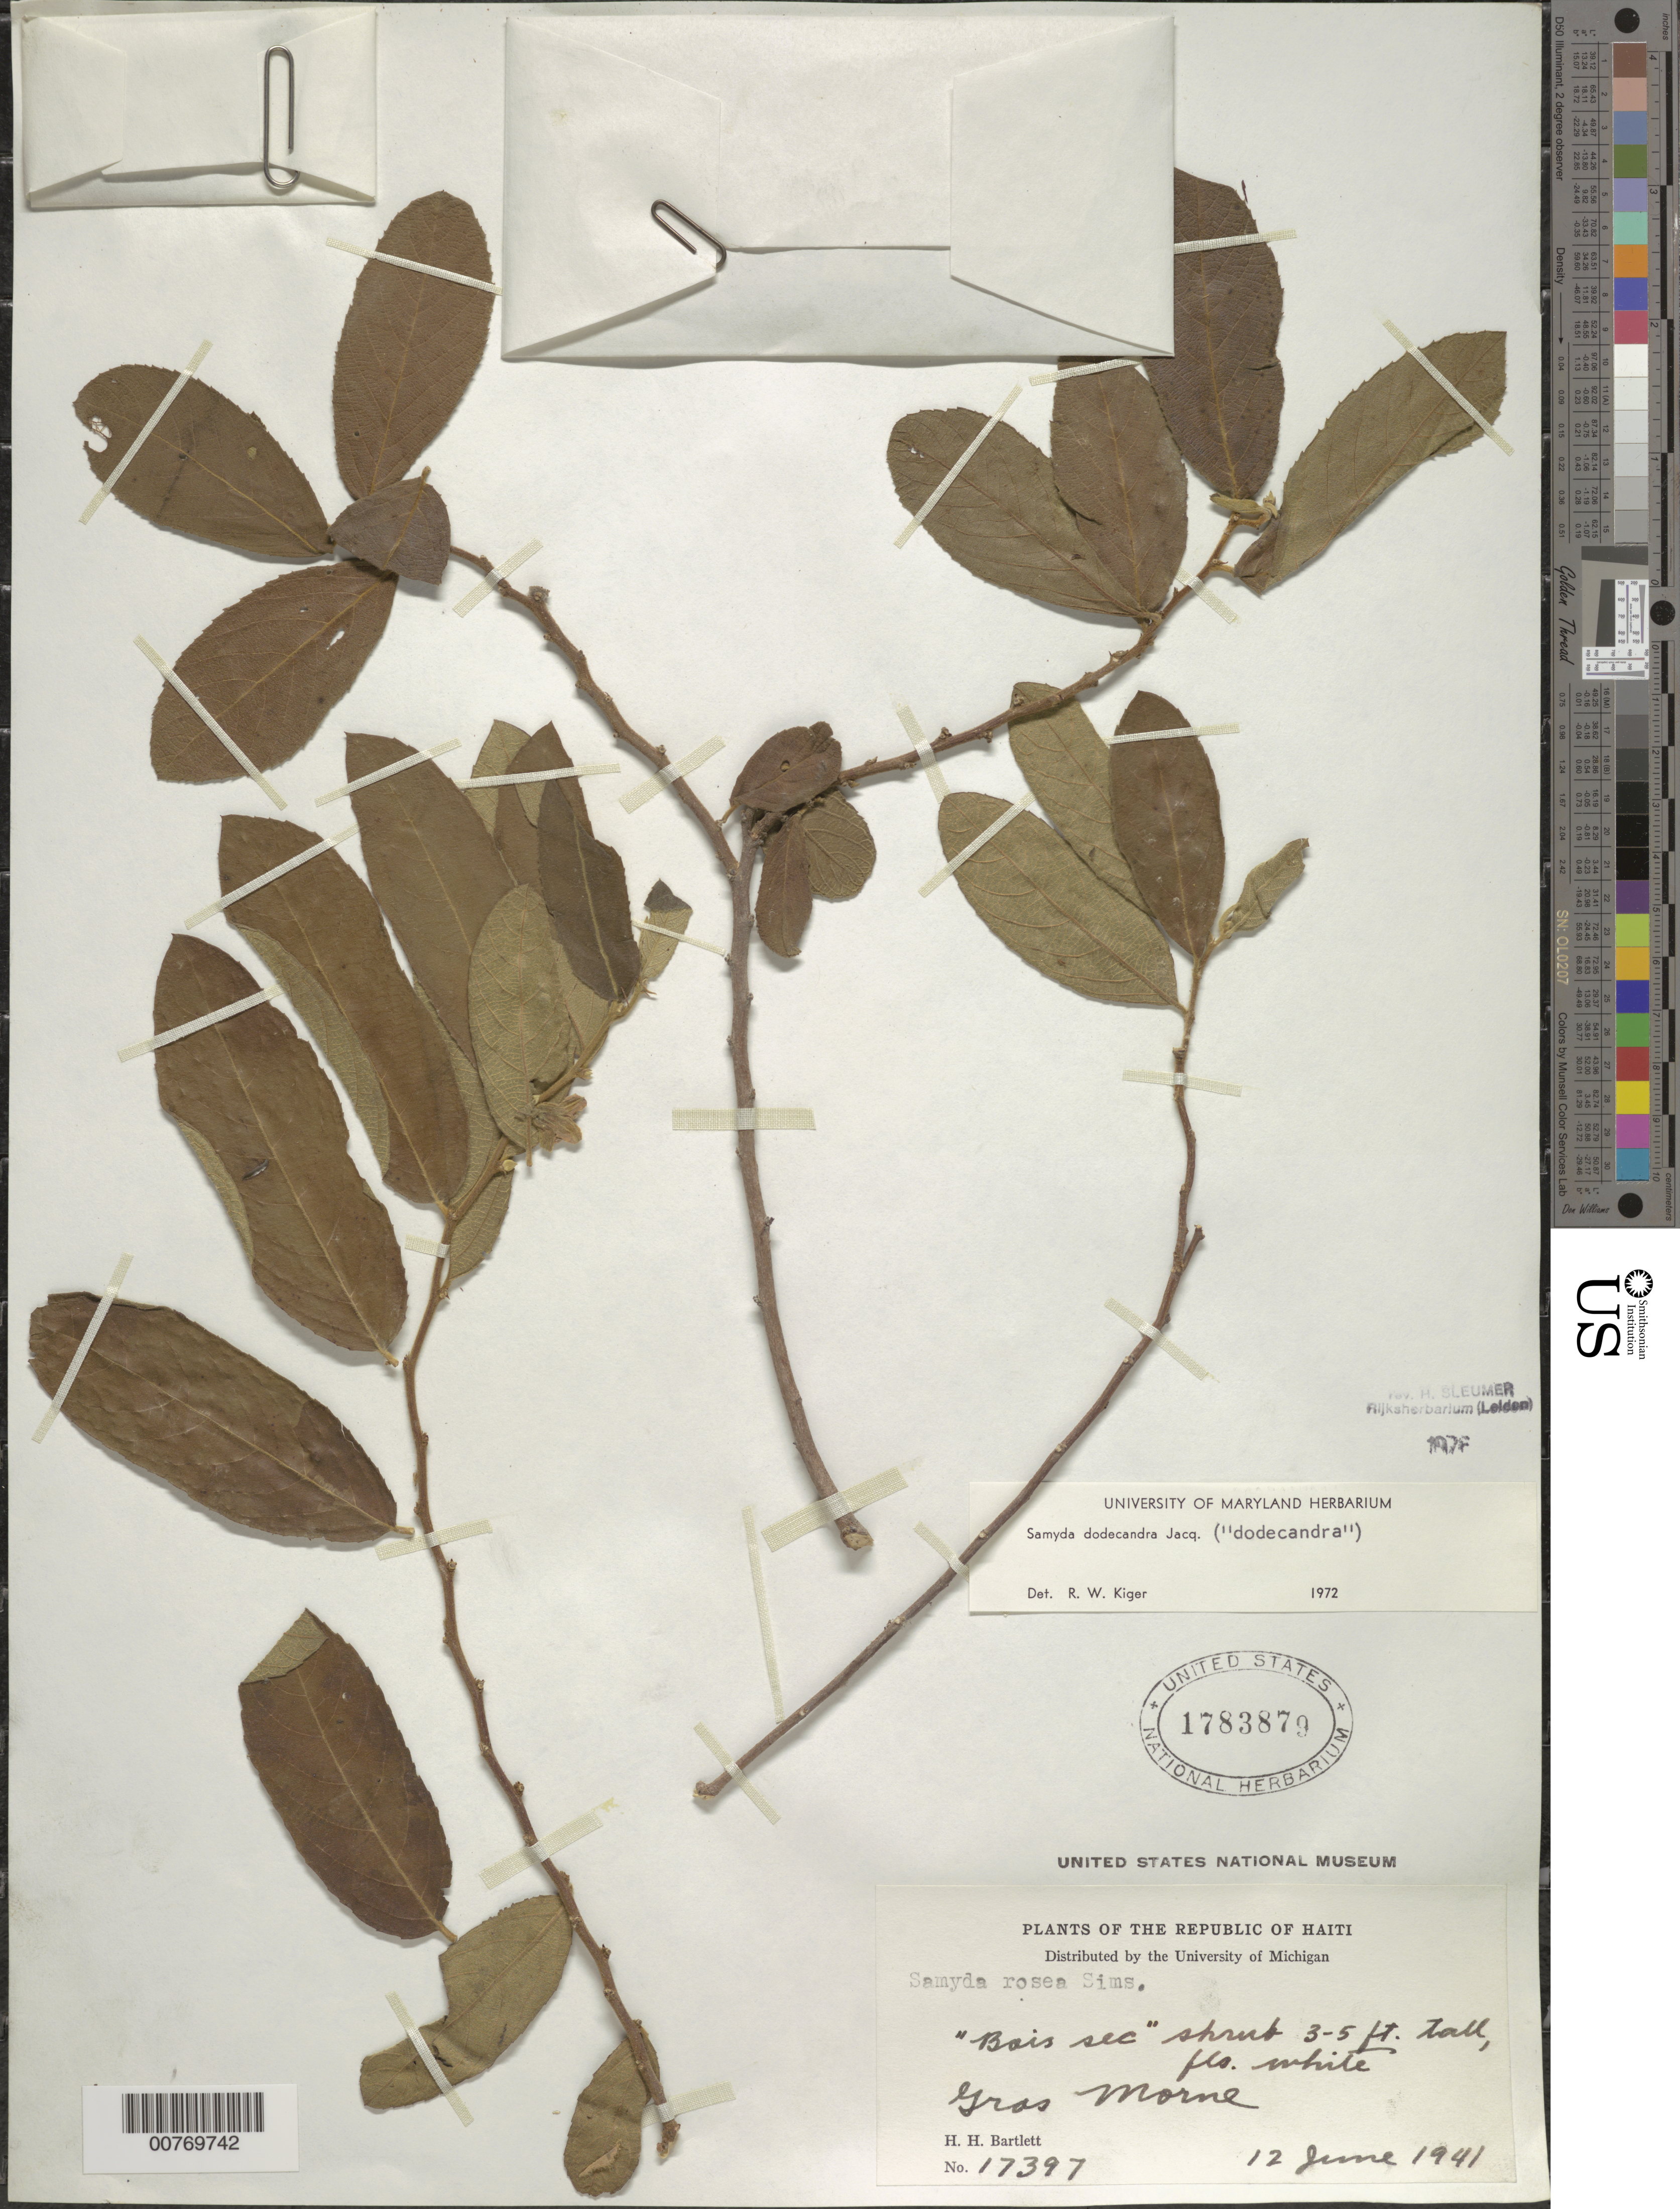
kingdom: Plantae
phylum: Tracheophyta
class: Magnoliopsida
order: Malpighiales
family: Salicaceae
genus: Casearia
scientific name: Casearia dodecandra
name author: (Jacq.) T. Samar. & M.H. Alford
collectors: H. H. Bartlett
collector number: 17397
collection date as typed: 12 Jun 1941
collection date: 1941-06-12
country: Haiti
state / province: Artibonite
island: Hispaniola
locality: Gros Morne.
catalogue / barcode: US 1783879